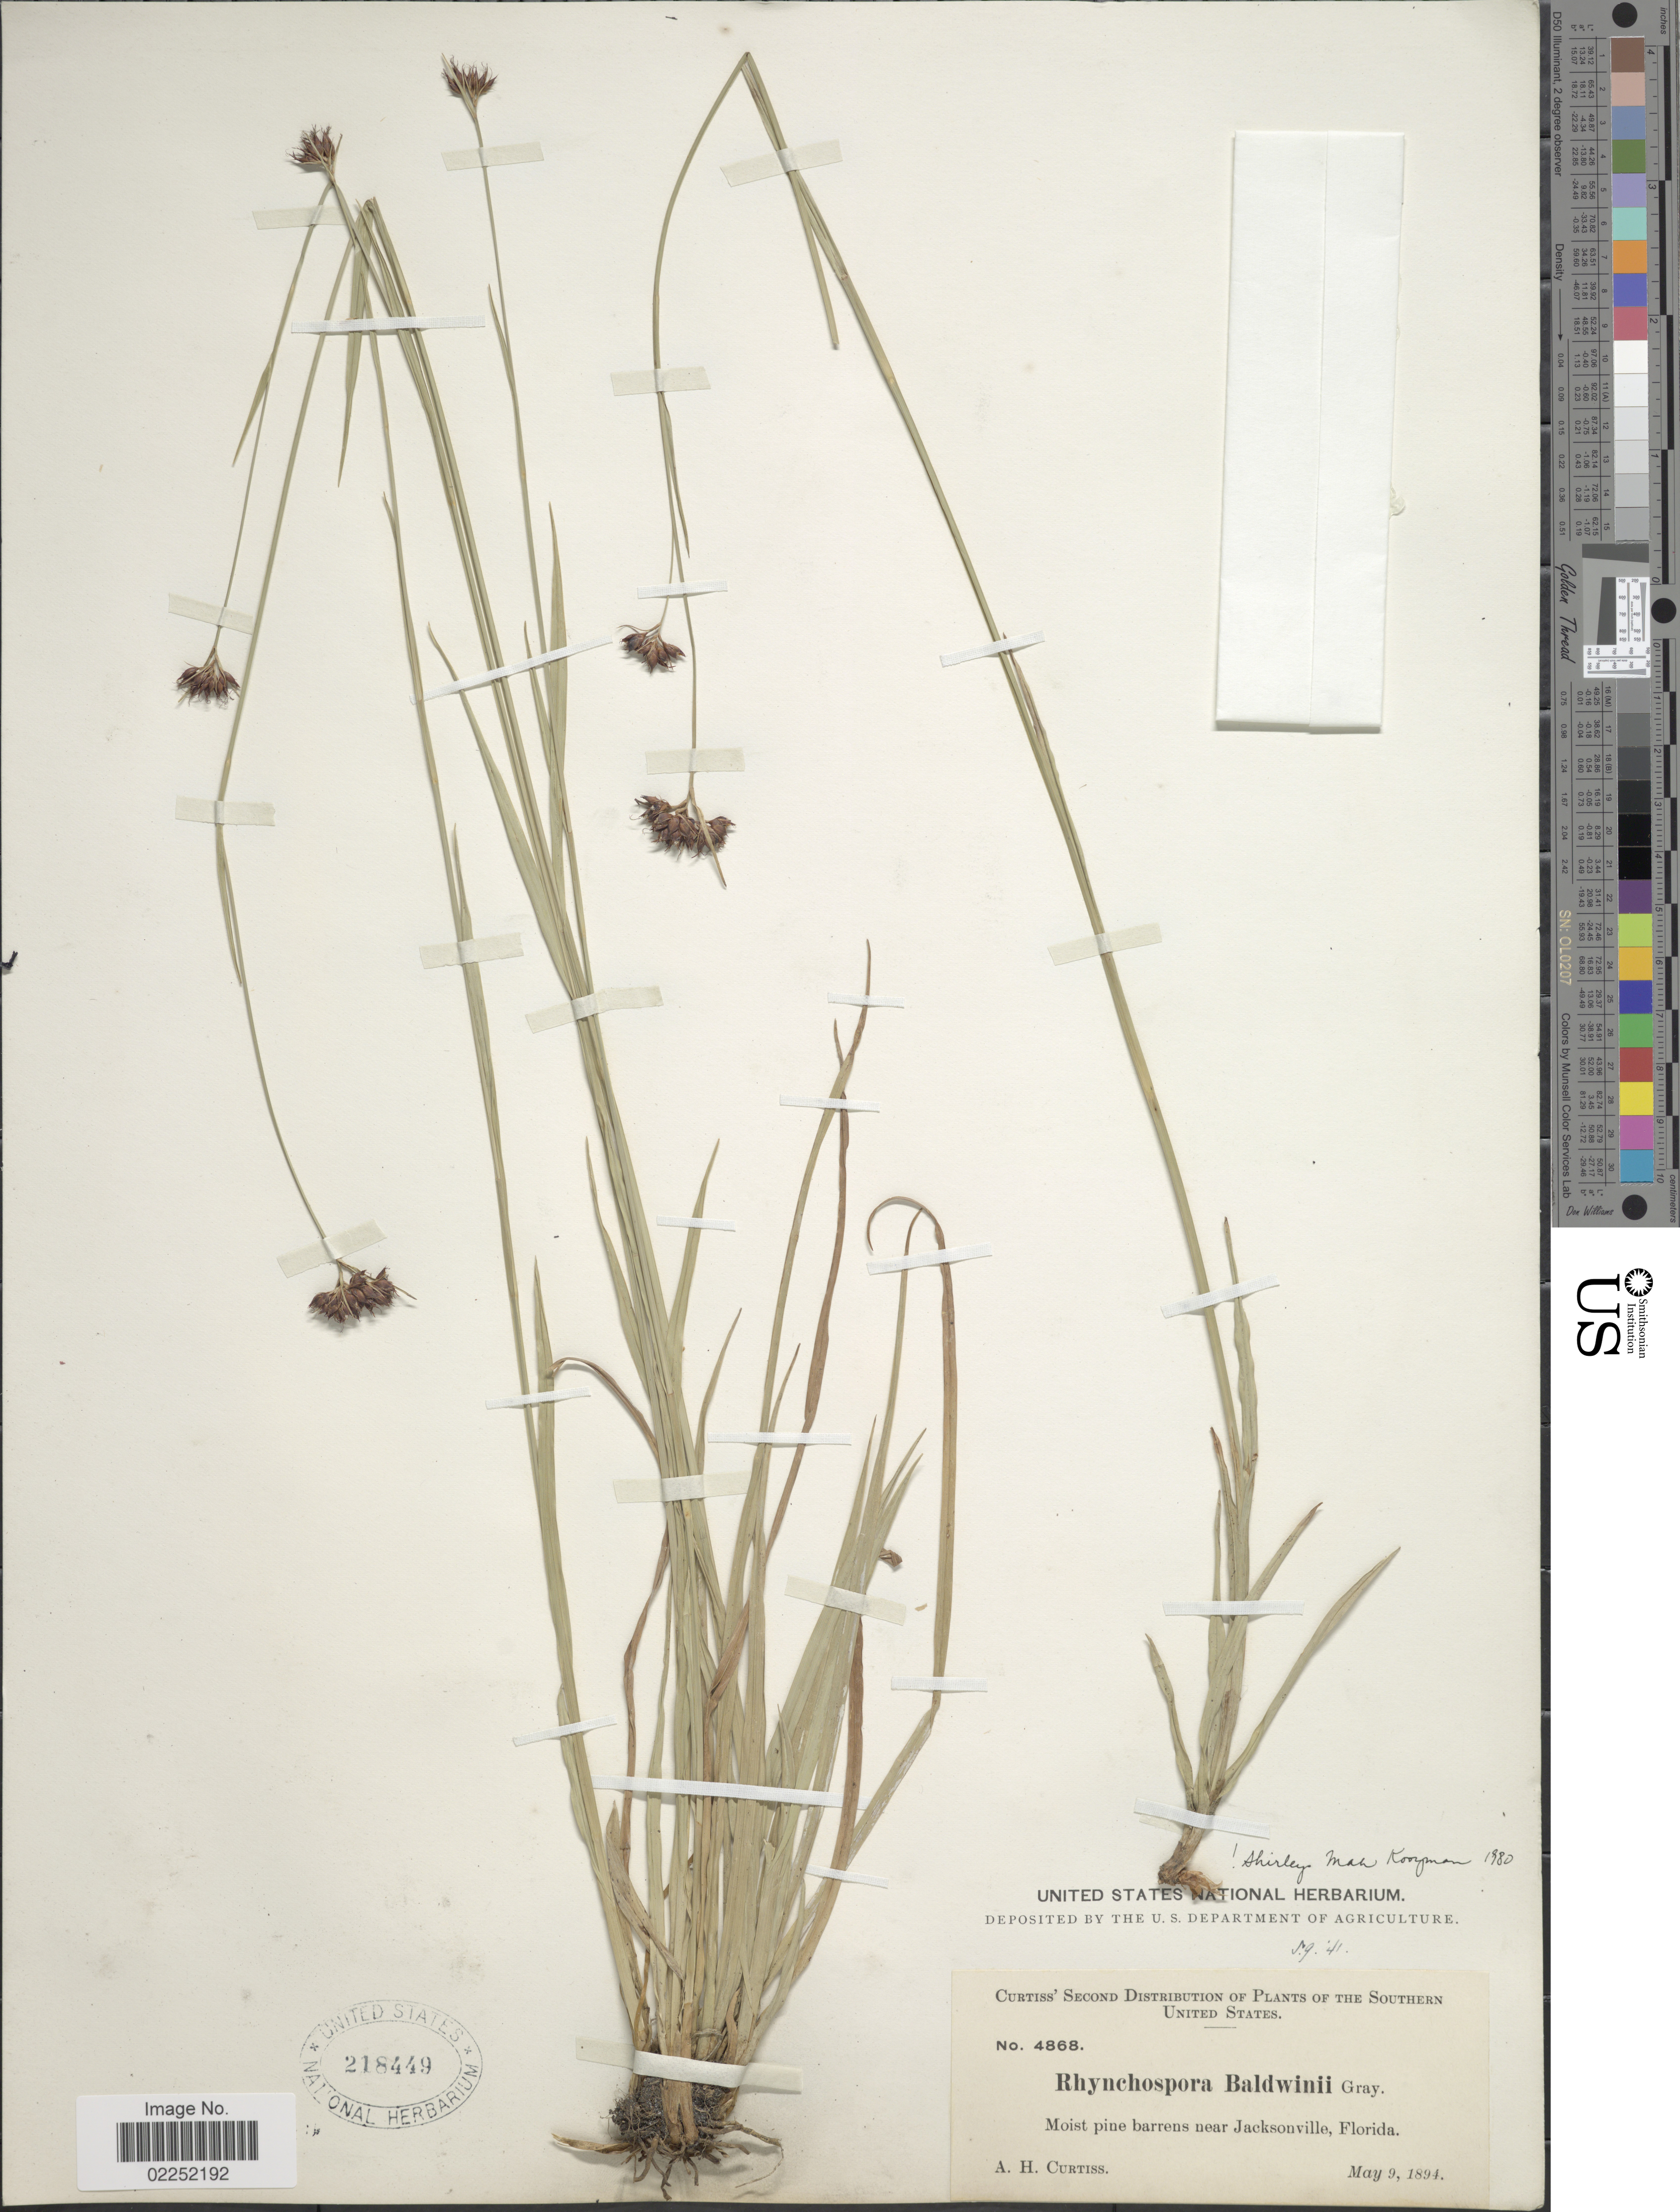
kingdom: Plantae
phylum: Tracheophyta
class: Liliopsida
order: Poales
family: Cyperaceae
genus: Rhynchospora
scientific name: Rhynchospora baldwinii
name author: A. Gray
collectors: A. H. Curtiss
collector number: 4868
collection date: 1894-05-09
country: United States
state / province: Florida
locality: The Southern United States, Moist pine barrens near Jacksonville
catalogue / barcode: US 218449